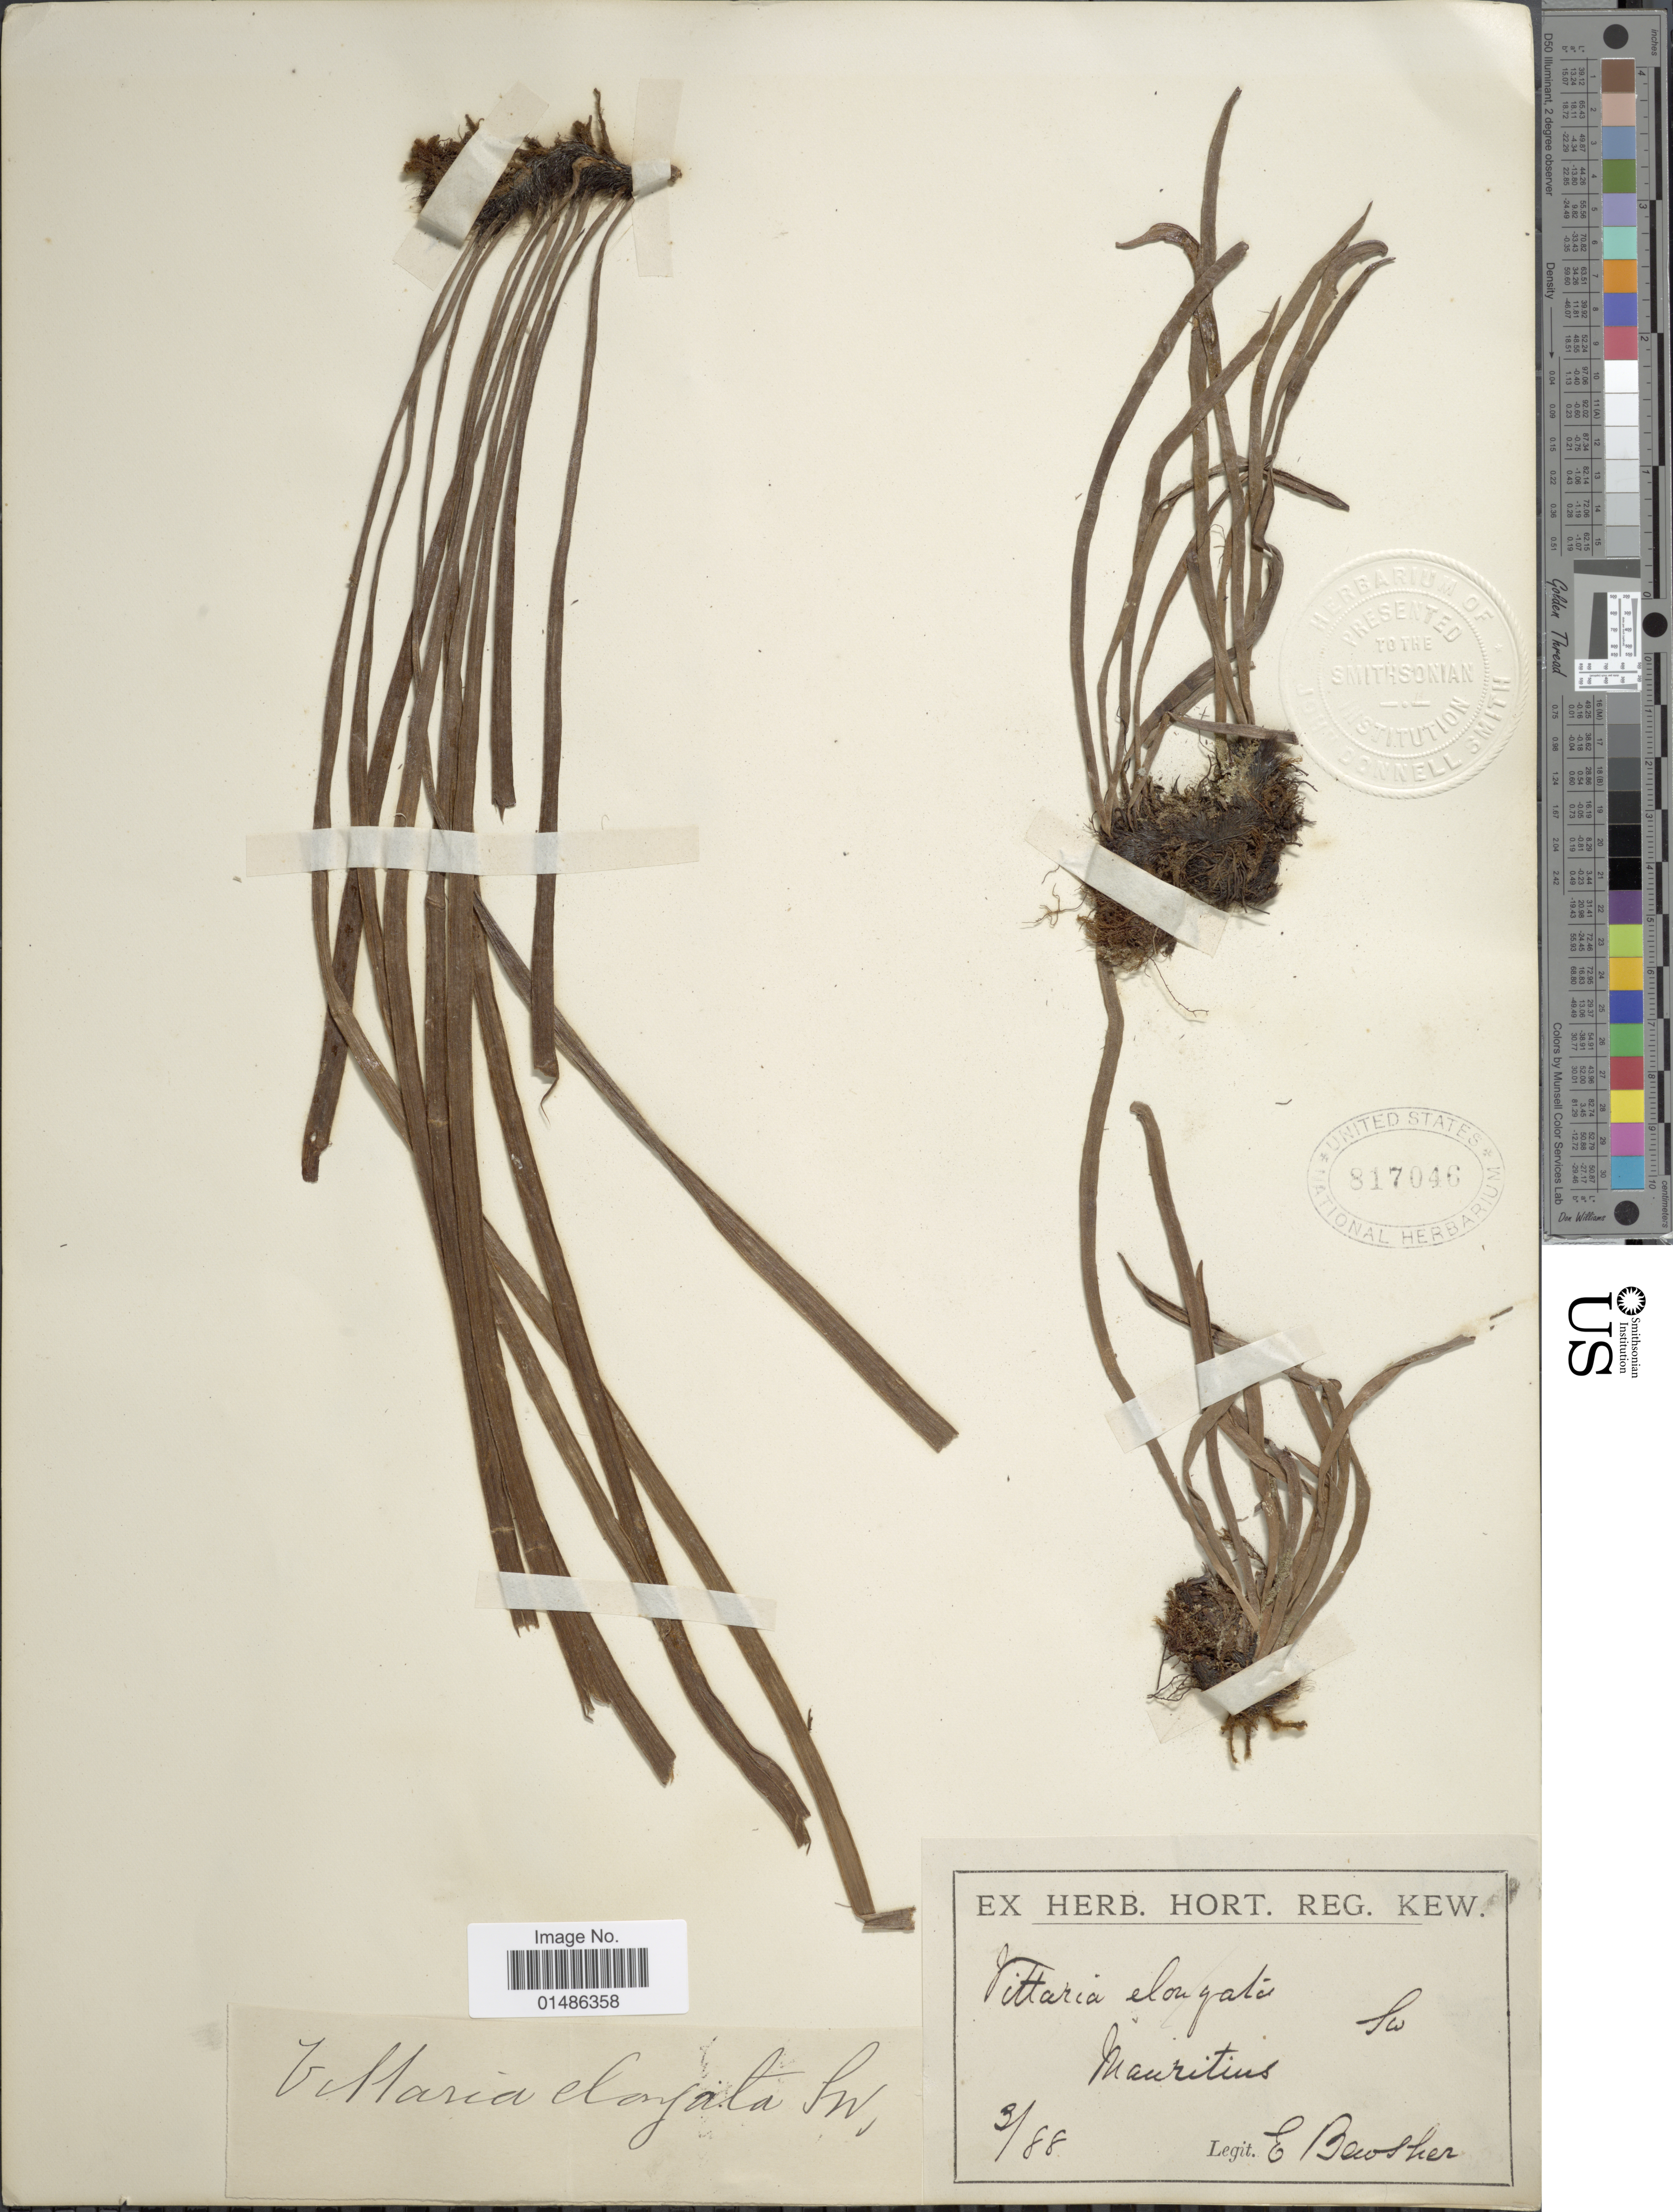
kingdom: Plantae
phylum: Tracheophyta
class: Polypodiopsida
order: Polypodiales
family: Pteridaceae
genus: Haplopteris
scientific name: Haplopteris elongata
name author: (Sw.) Crane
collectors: C. Bewsher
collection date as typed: Transcribed d/m/y: /3/88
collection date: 1888-03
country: Mauritius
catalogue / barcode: US 817046